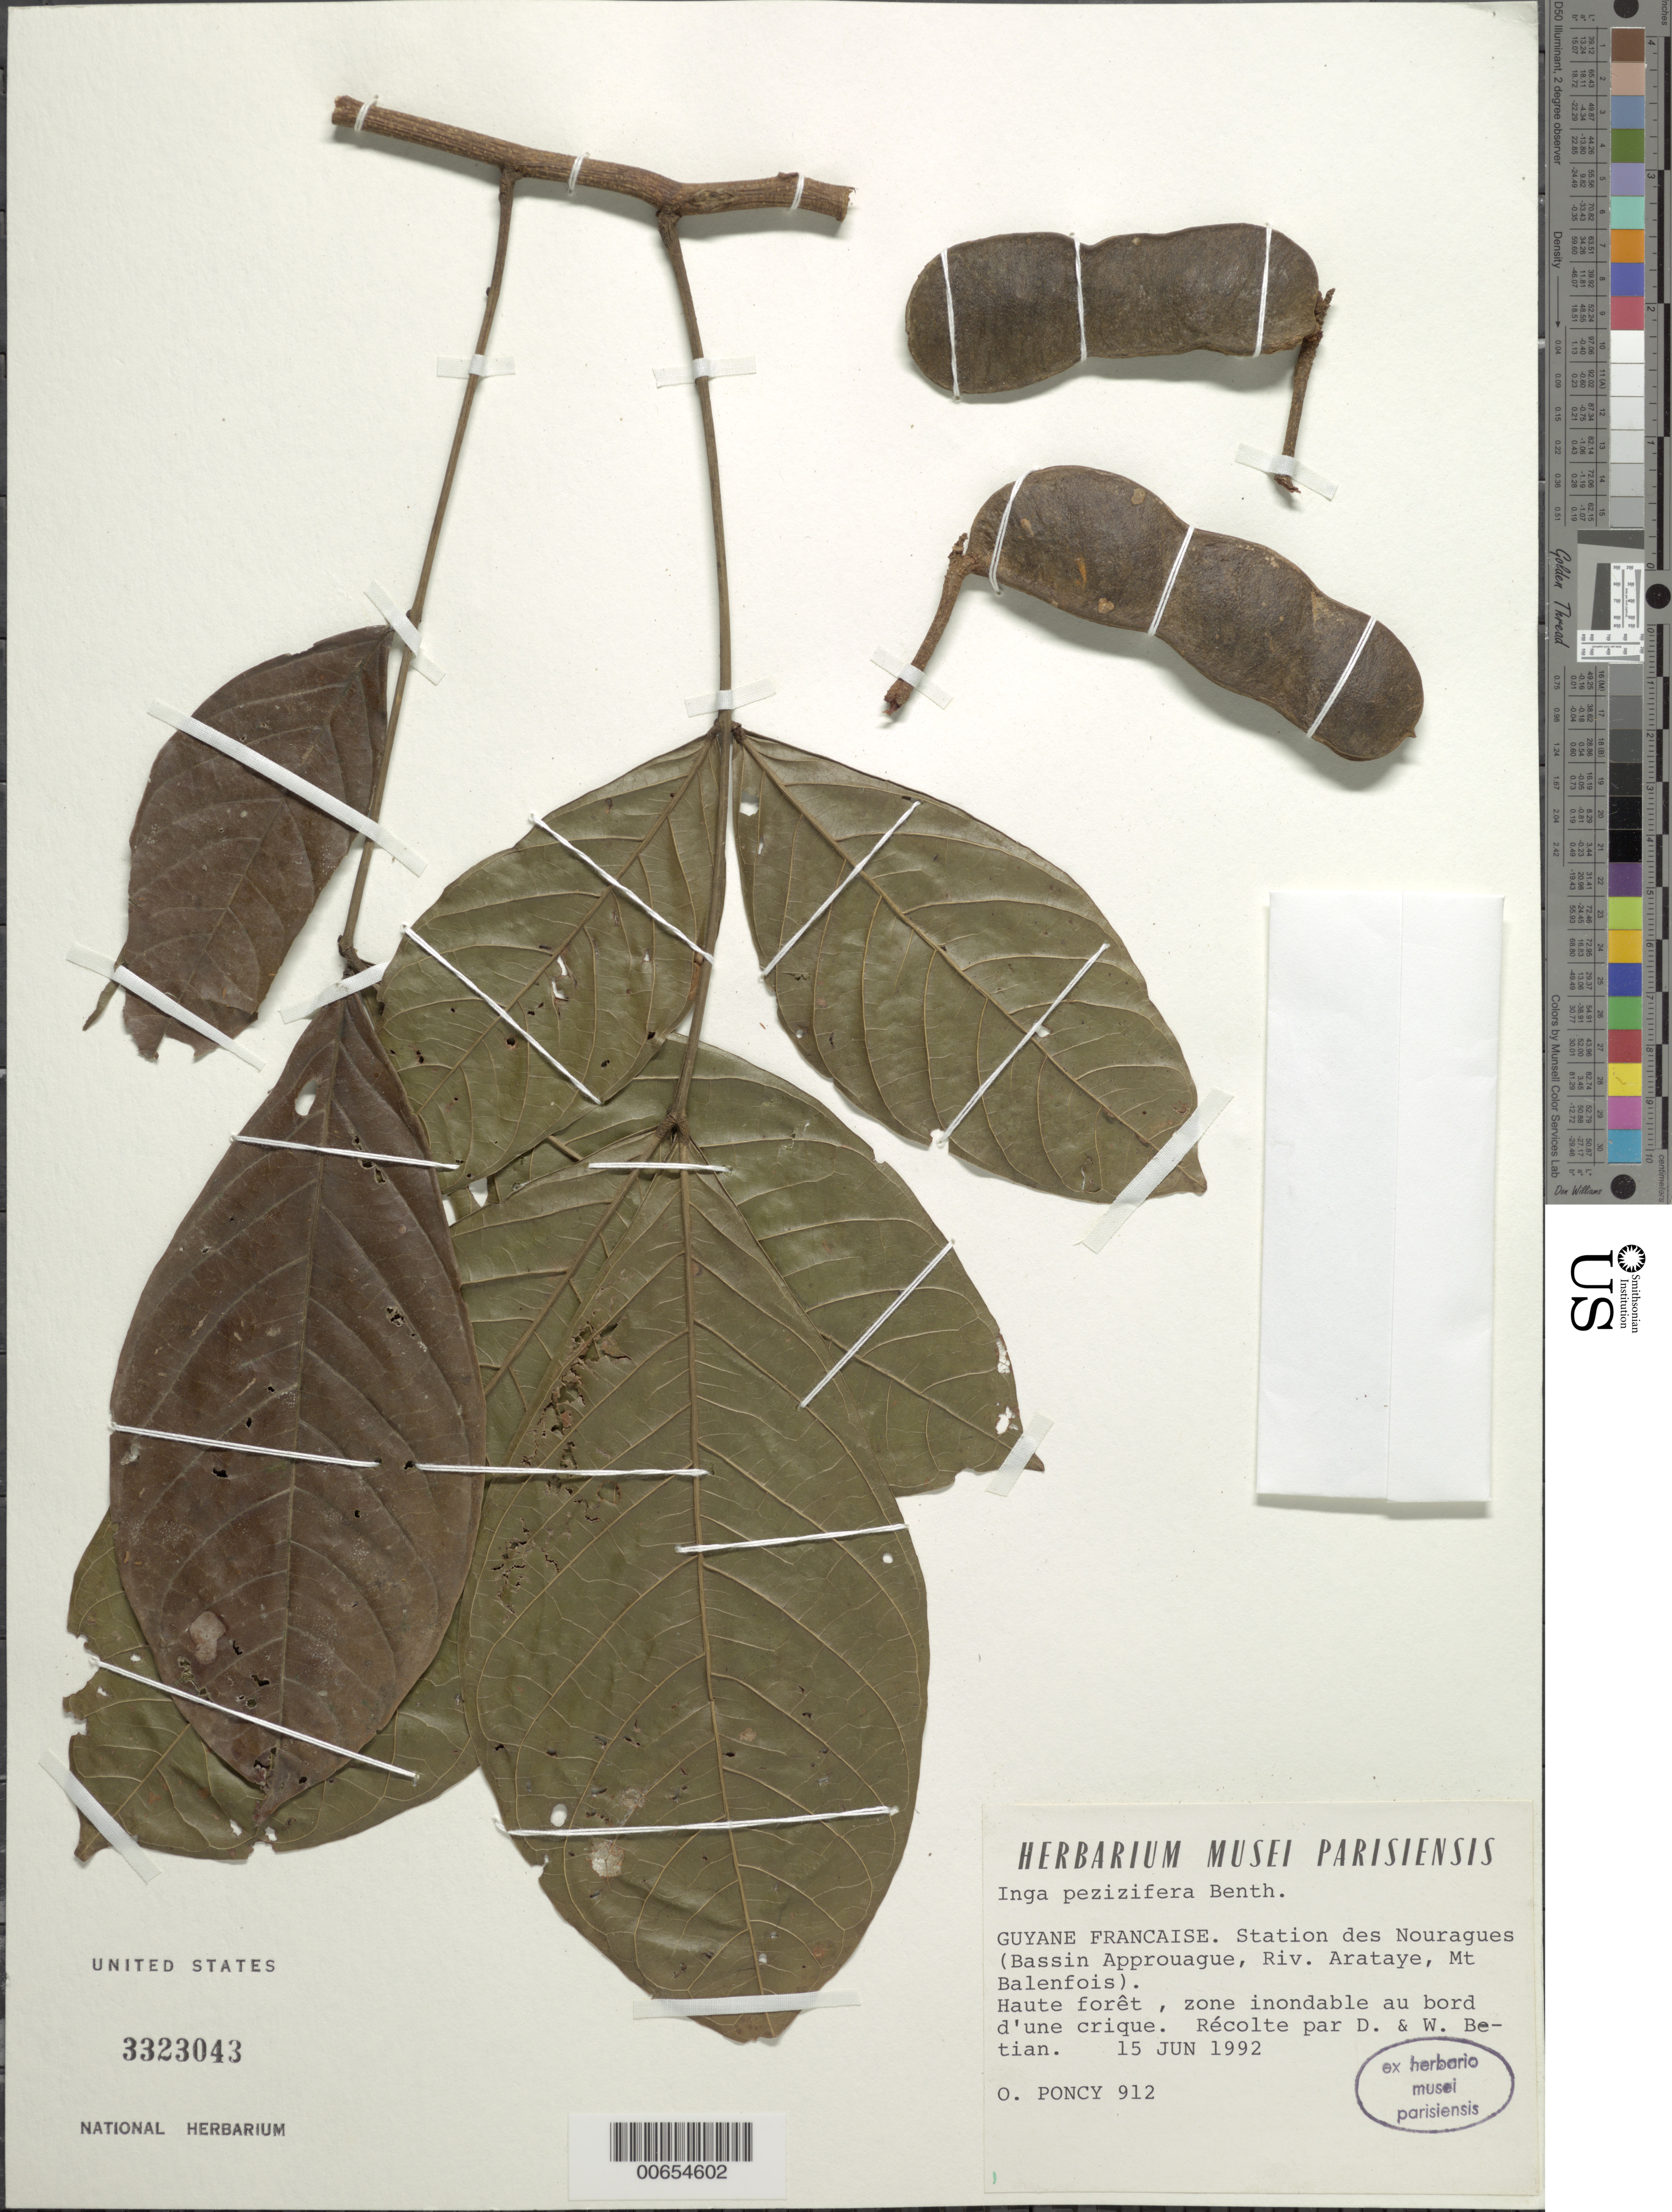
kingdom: Plantae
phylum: Tracheophyta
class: Magnoliopsida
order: Fabales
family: Fabaceae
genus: Inga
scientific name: Inga pezizifera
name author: Benth.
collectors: O. Poncy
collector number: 912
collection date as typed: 15-Jun-92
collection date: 1992-06-15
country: French Guiana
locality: Station des Nouragues, Mt. Balenfois, Bassin Approuague, Riv. Arataye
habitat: High forest, inundated area at edge of creek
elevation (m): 100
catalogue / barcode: US 3323043